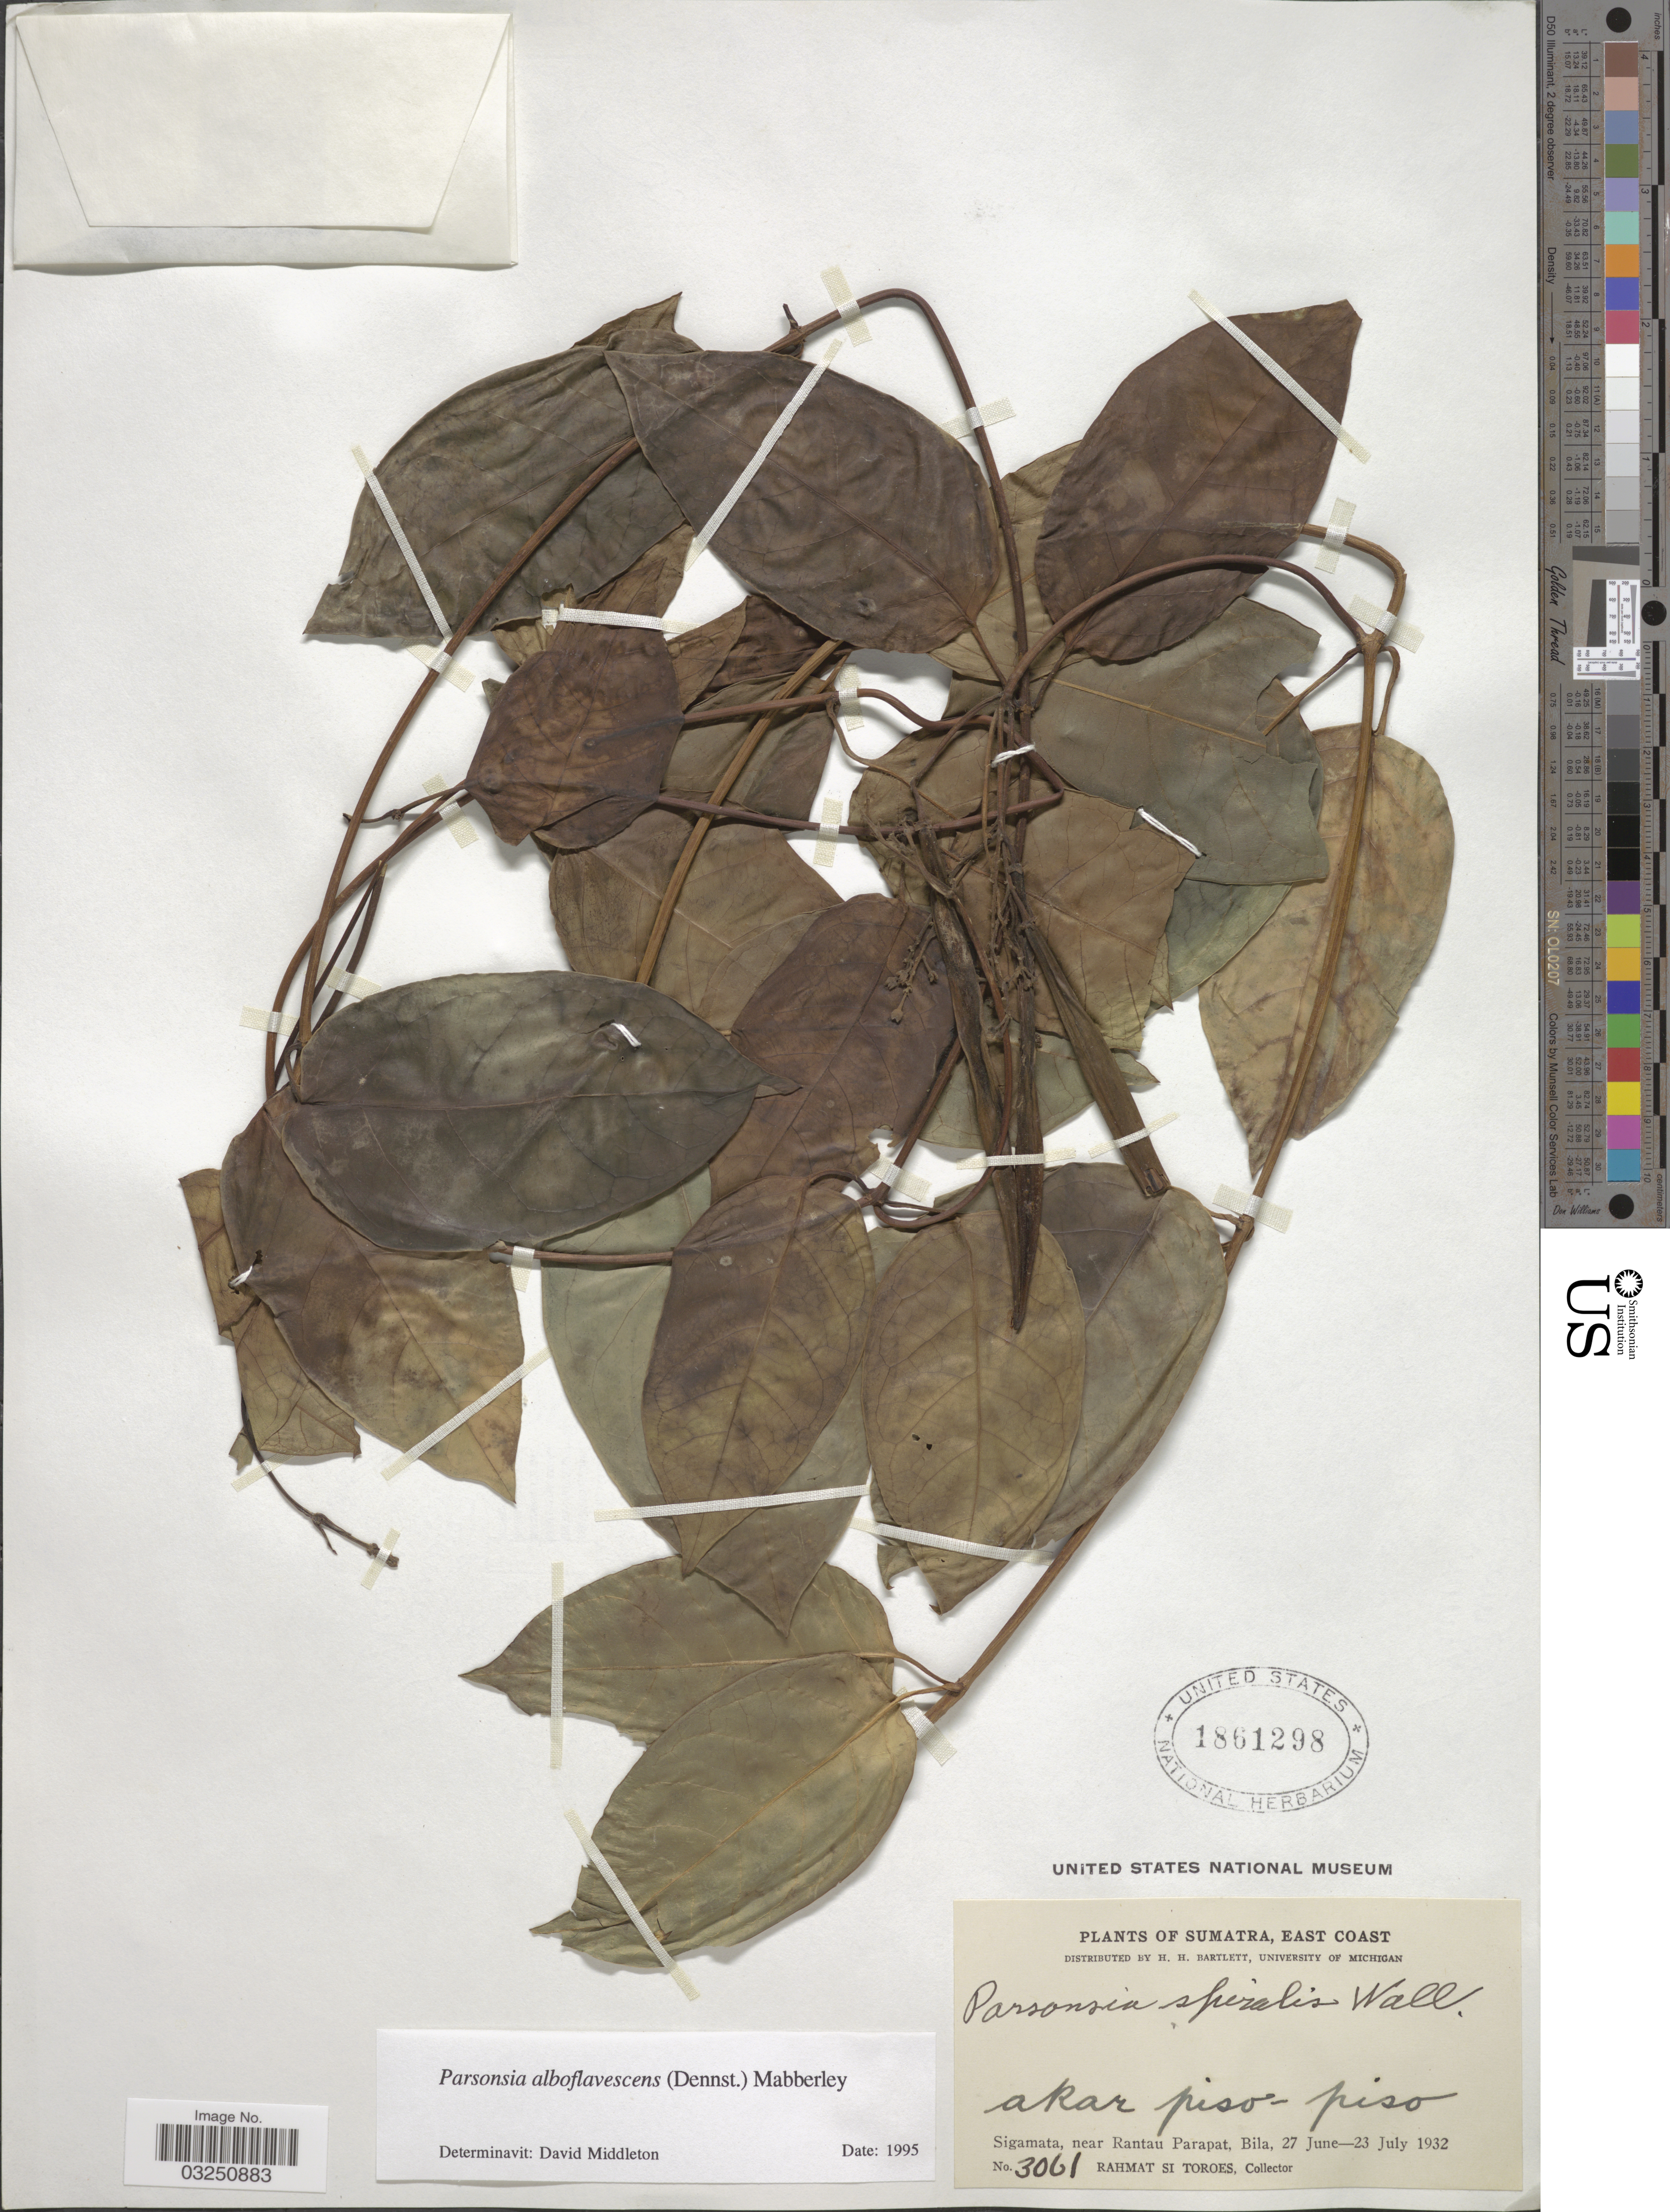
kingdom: Plantae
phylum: Tracheophyta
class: Magnoliopsida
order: Gentianales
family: Apocynaceae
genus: Parsonsia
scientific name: Parsonsia alboflavescens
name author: (Dennst.) Mabberley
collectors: Rahmat Si Boeea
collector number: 3061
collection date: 1932-06-27/1932-07-23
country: Indonesia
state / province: Sumatra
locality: East Coast. Sigamata, near Rantau Parapat, Bila.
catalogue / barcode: US 1861298